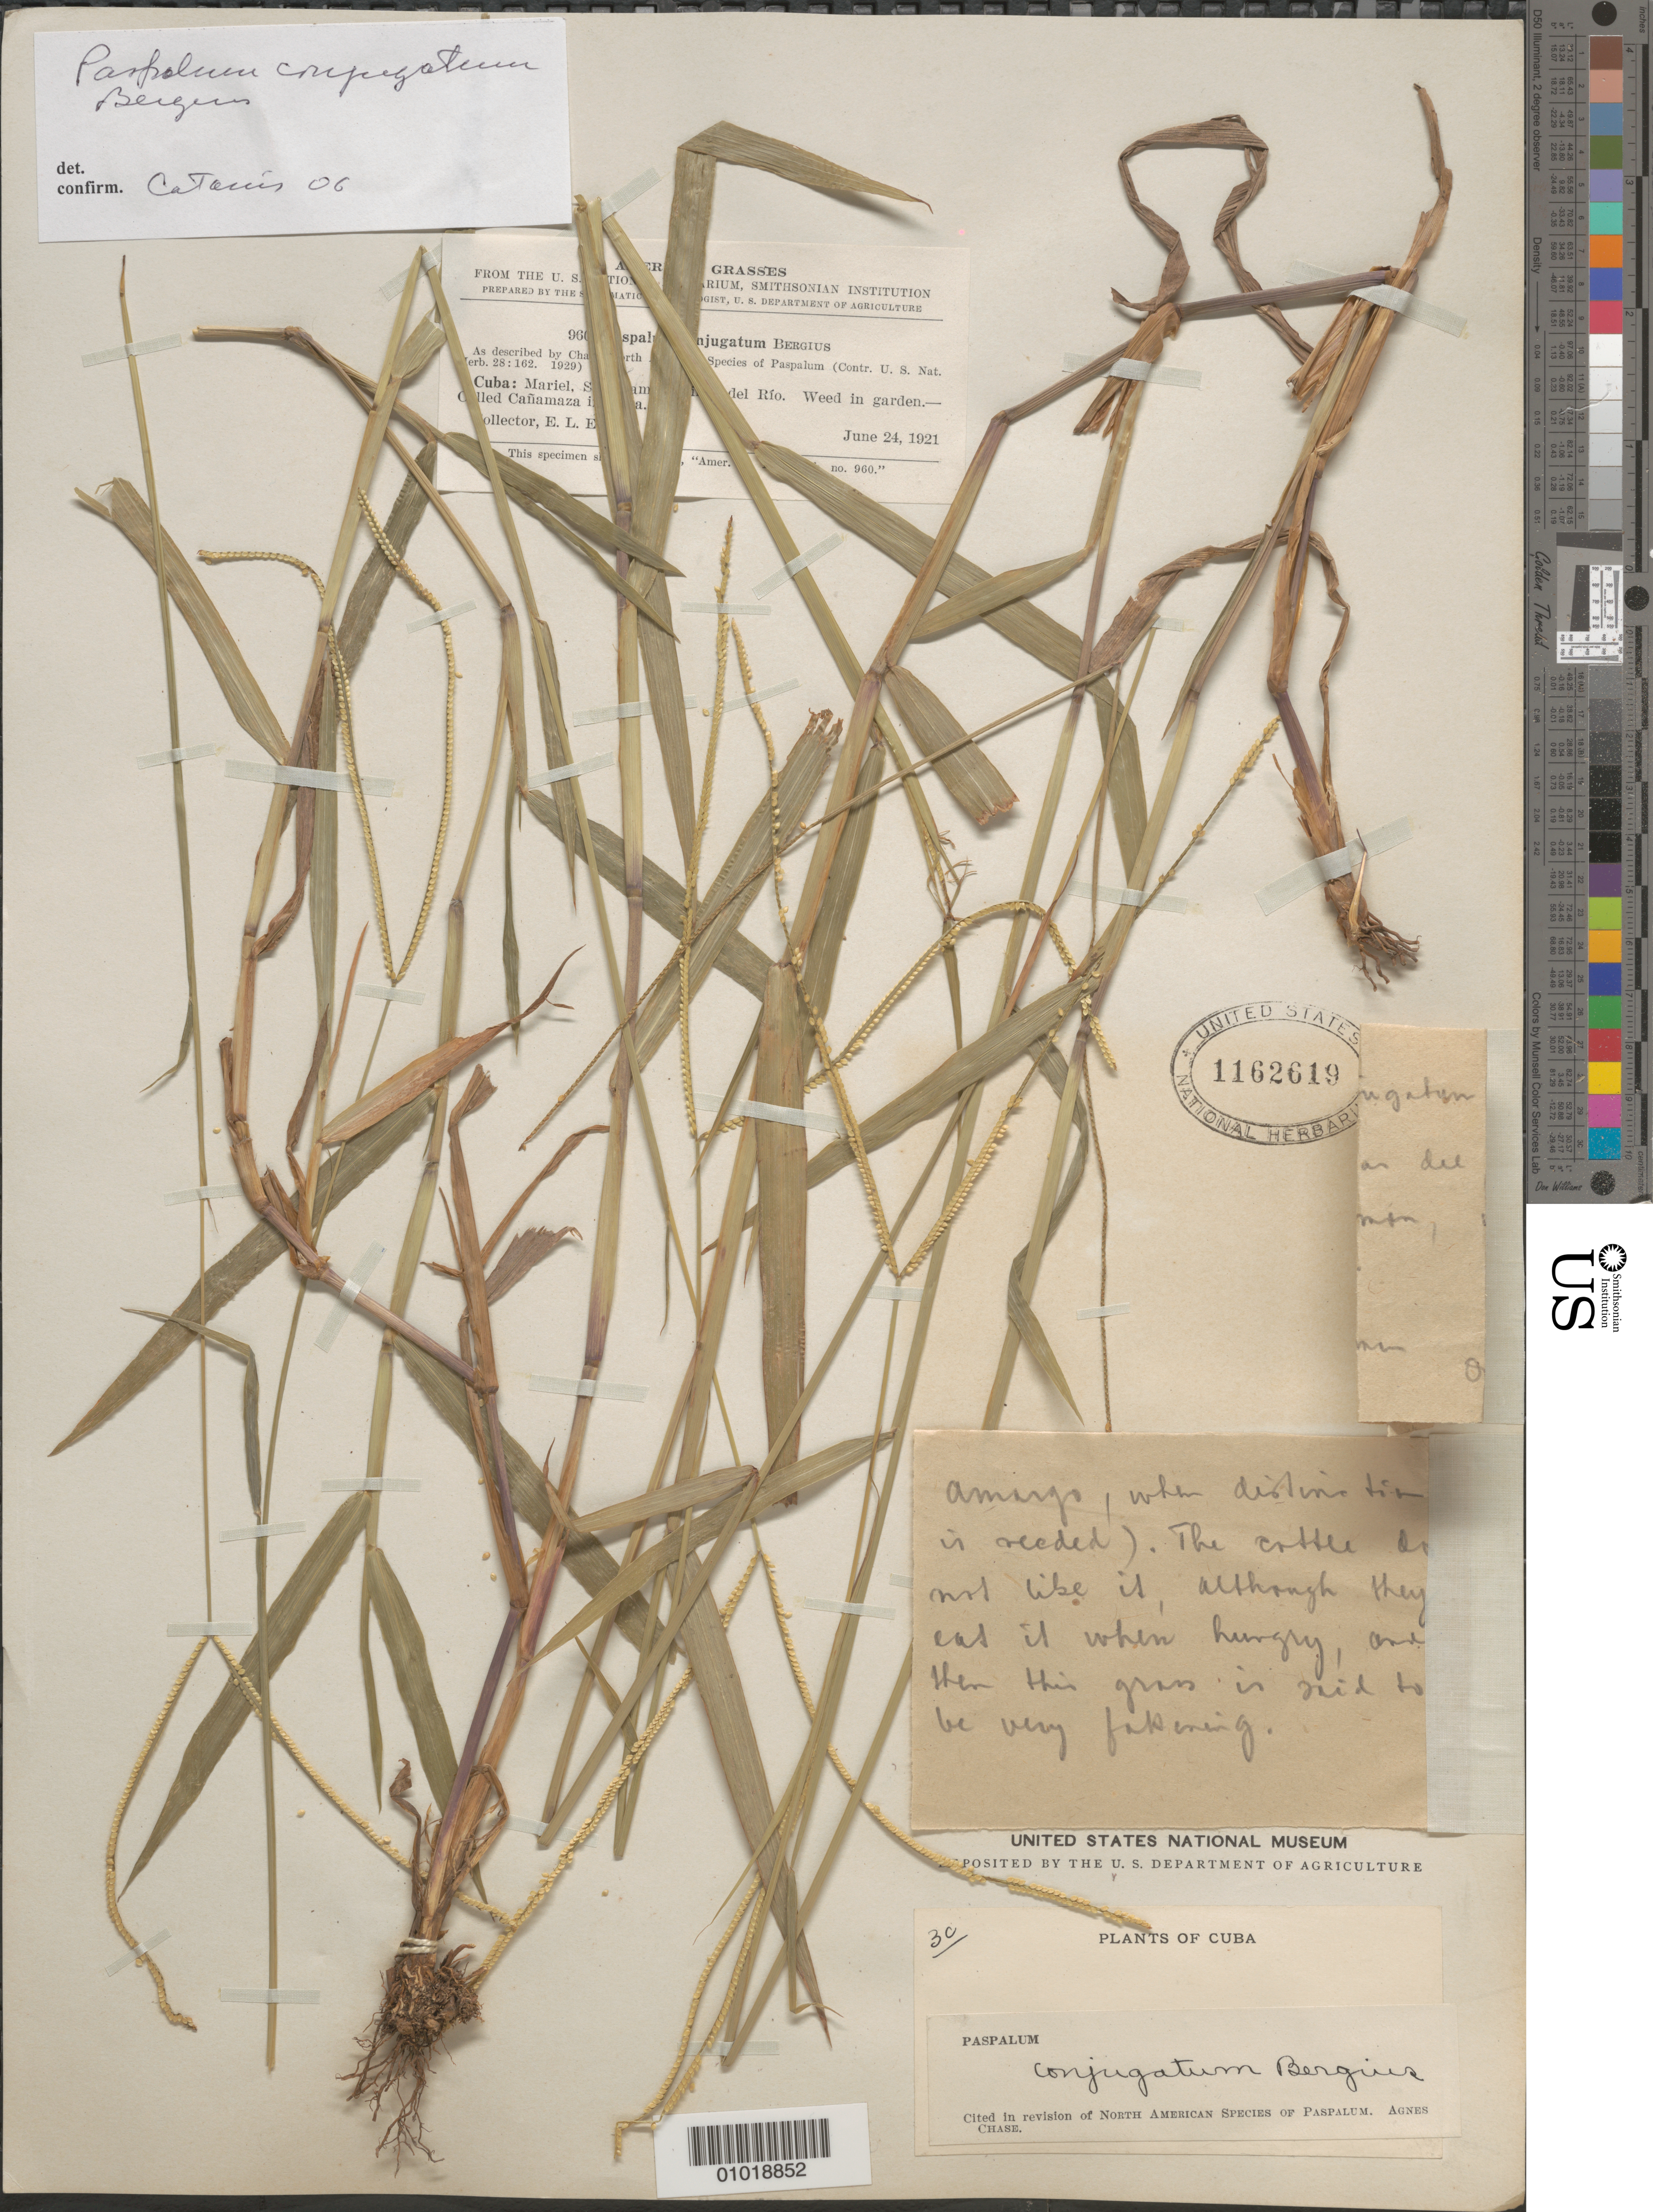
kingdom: Plantae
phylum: Tracheophyta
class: Liliopsida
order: Poales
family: Poaceae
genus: Paspalum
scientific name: Paspalum conjugatum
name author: P.J. Bergius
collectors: E. L. Ekman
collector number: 30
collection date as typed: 24 Jun 1921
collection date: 1921-06-24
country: Cuba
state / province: Pinar del Rio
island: Cuba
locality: Mariel, San Ramon,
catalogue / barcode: US 1162619